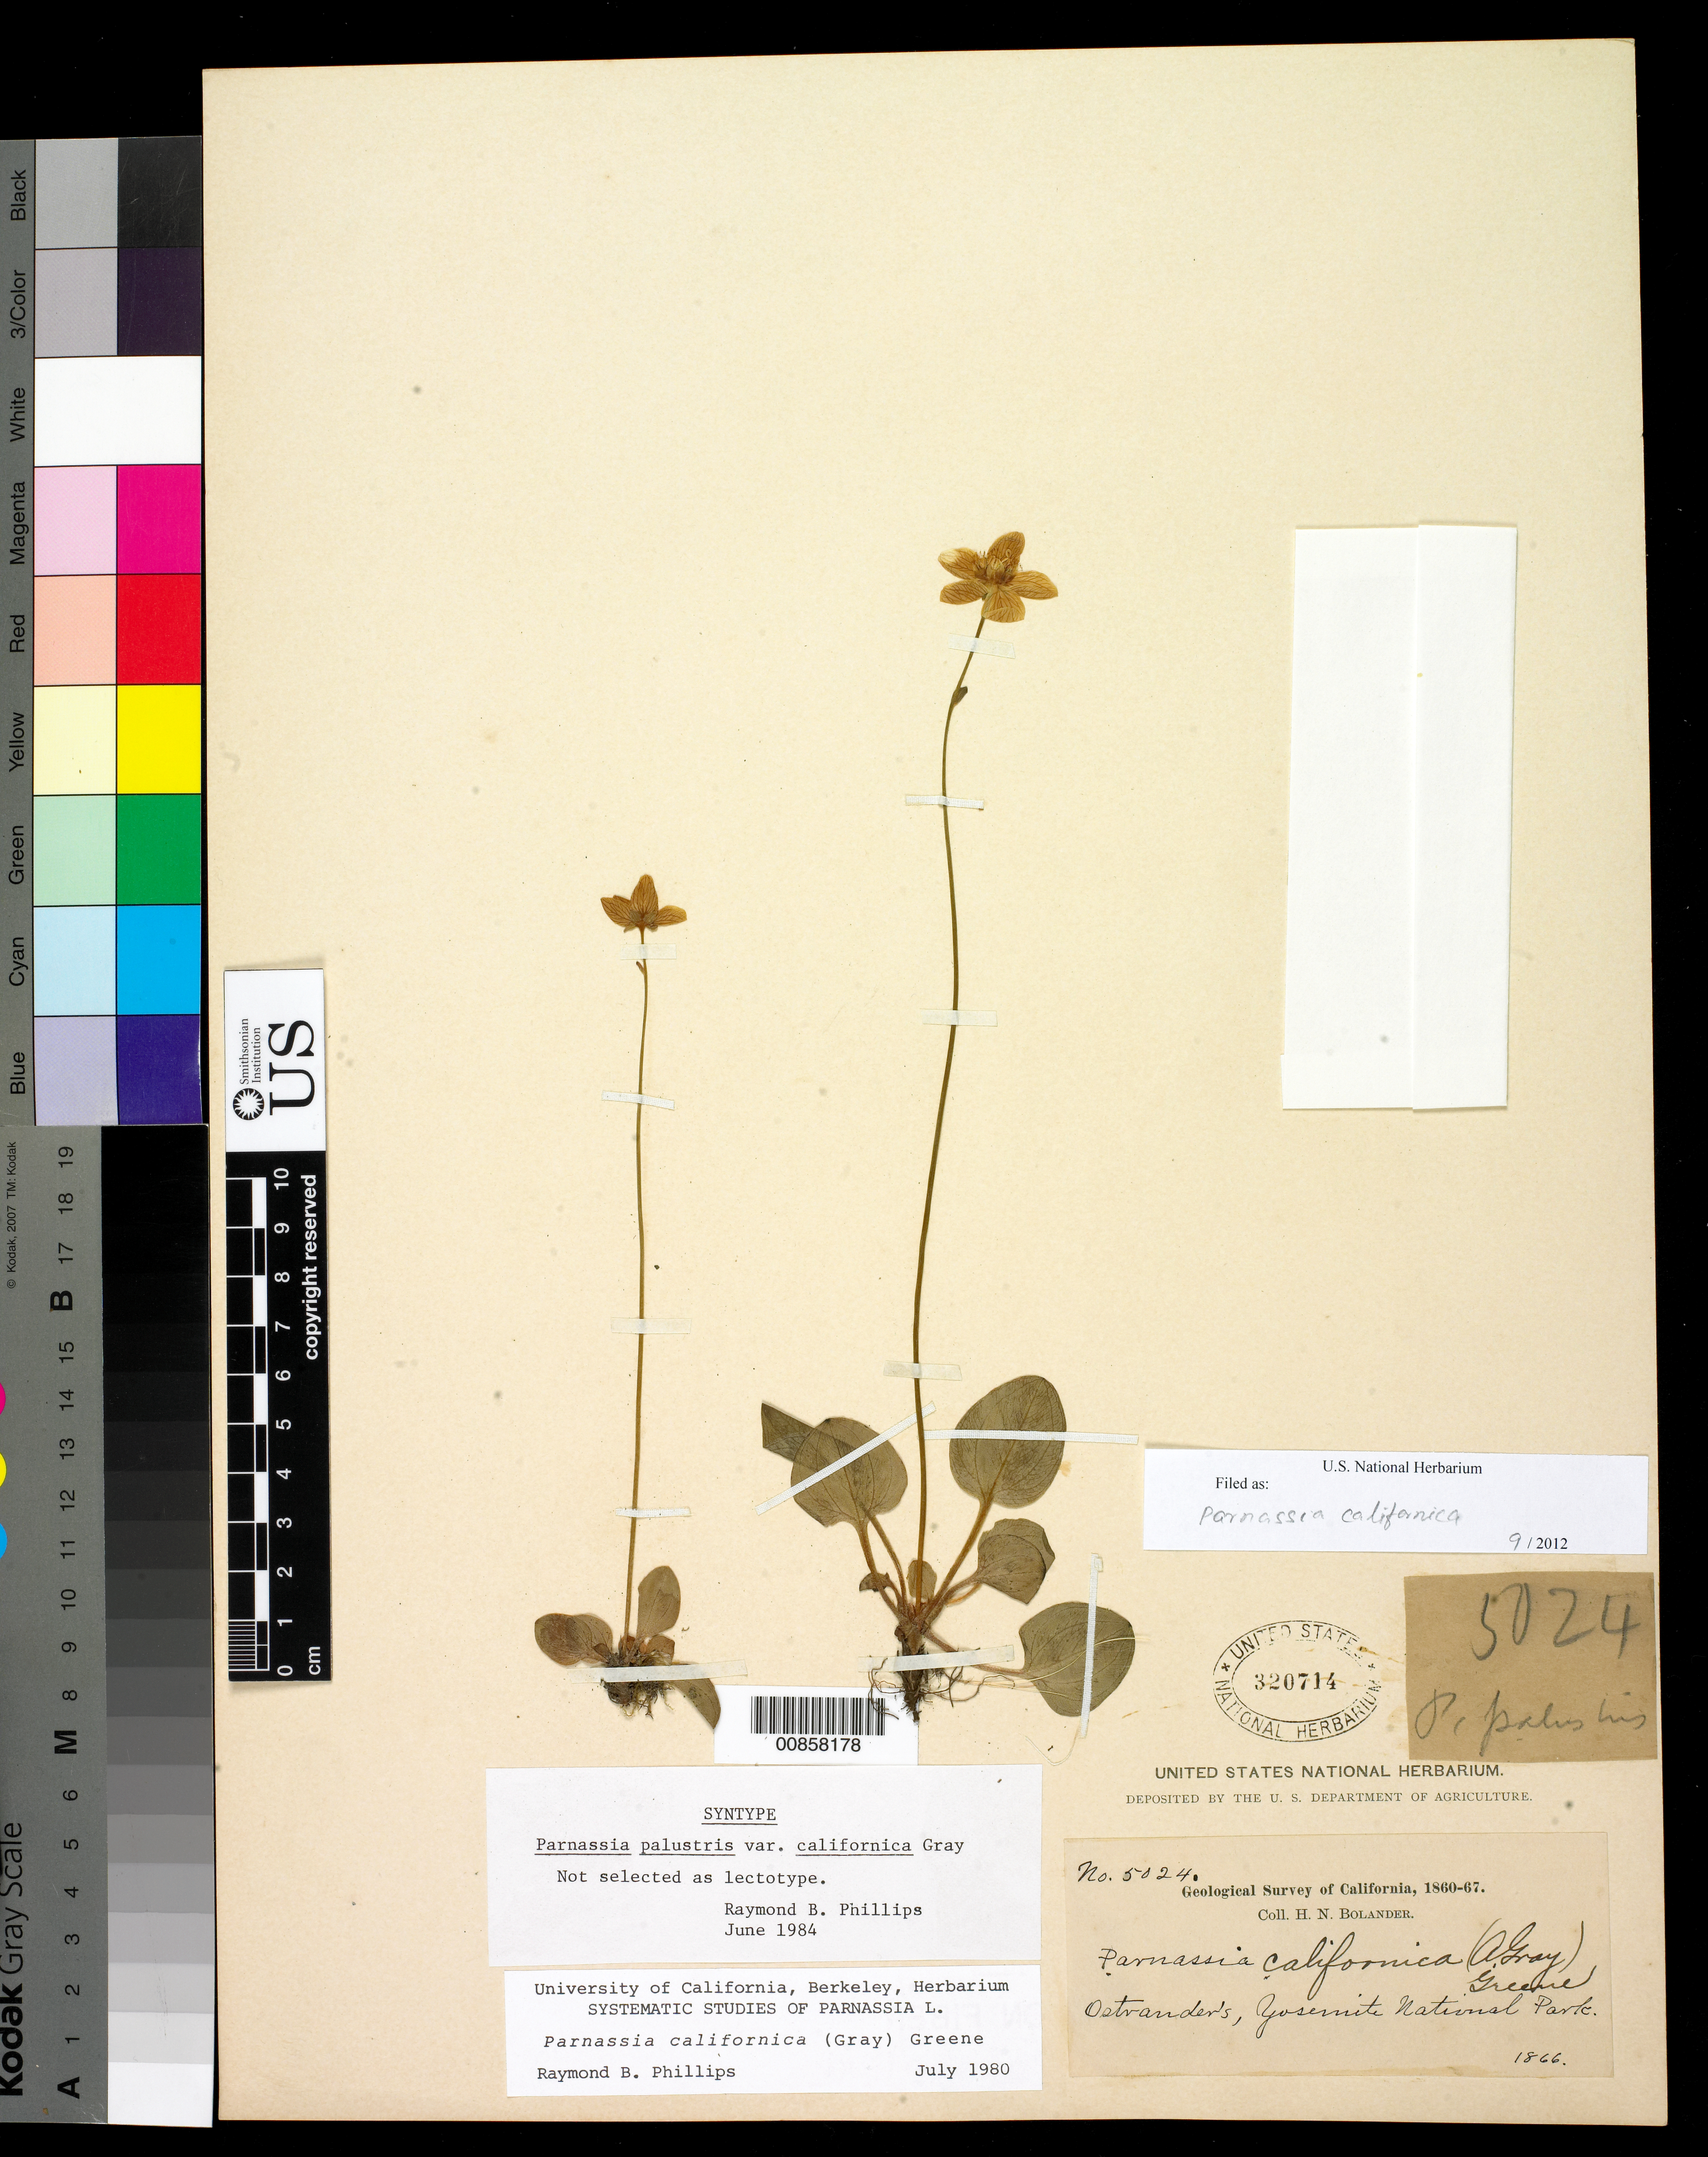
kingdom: Plantae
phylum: Tracheophyta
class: Magnoliopsida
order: Celastrales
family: Parnassiaceae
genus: Parnassia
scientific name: Parnassia californica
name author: (A. Gray) Greene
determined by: Phillips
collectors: H. Bolander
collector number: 5024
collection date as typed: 1866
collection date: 1866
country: United States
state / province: California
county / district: Mariposa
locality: Ostrander's, Yosemite National Park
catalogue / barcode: US 320714